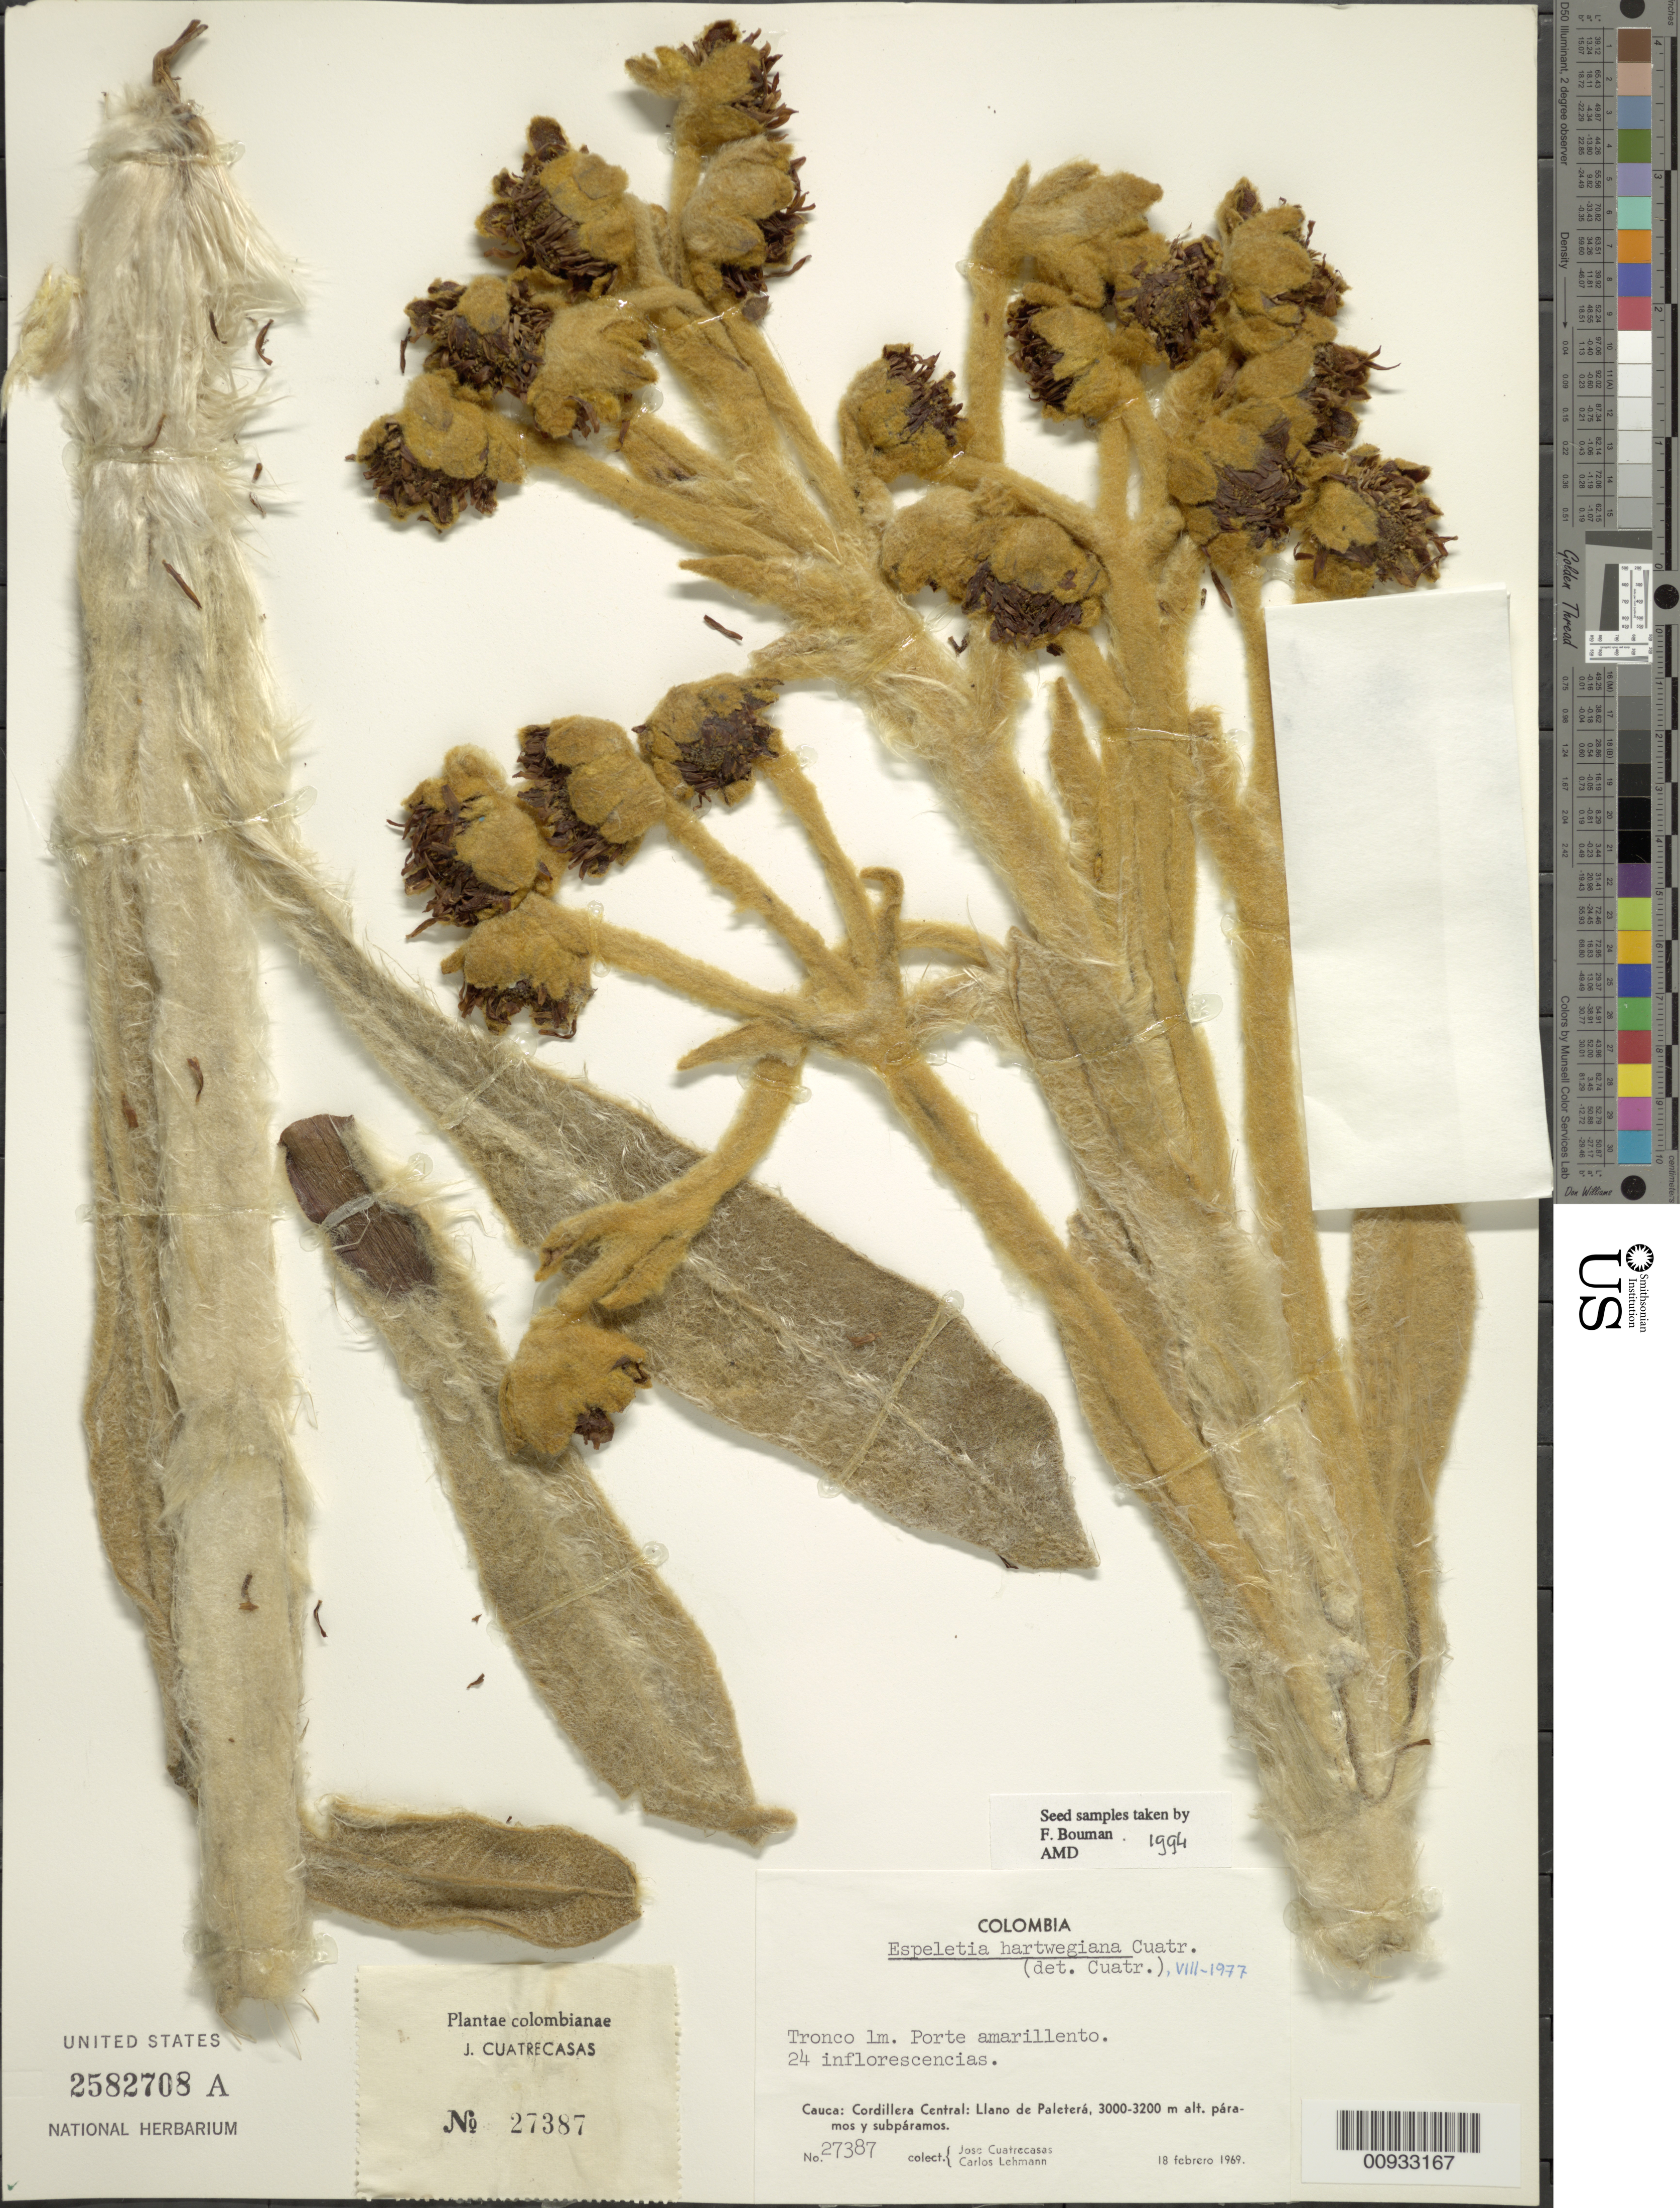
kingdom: Plantae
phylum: Tracheophyta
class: Magnoliopsida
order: Asterales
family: Asteraceae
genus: Espeletia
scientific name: Espeletia hartwegiana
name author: Sch. Bip. ex Cuatrec.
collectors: J. Cuatrecasas & C. Lehmann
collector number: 27387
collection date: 1969-02-18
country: Colombia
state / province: Cauca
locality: Cordillera Central: Llano de Paletera.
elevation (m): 3000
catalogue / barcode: US 2582708A